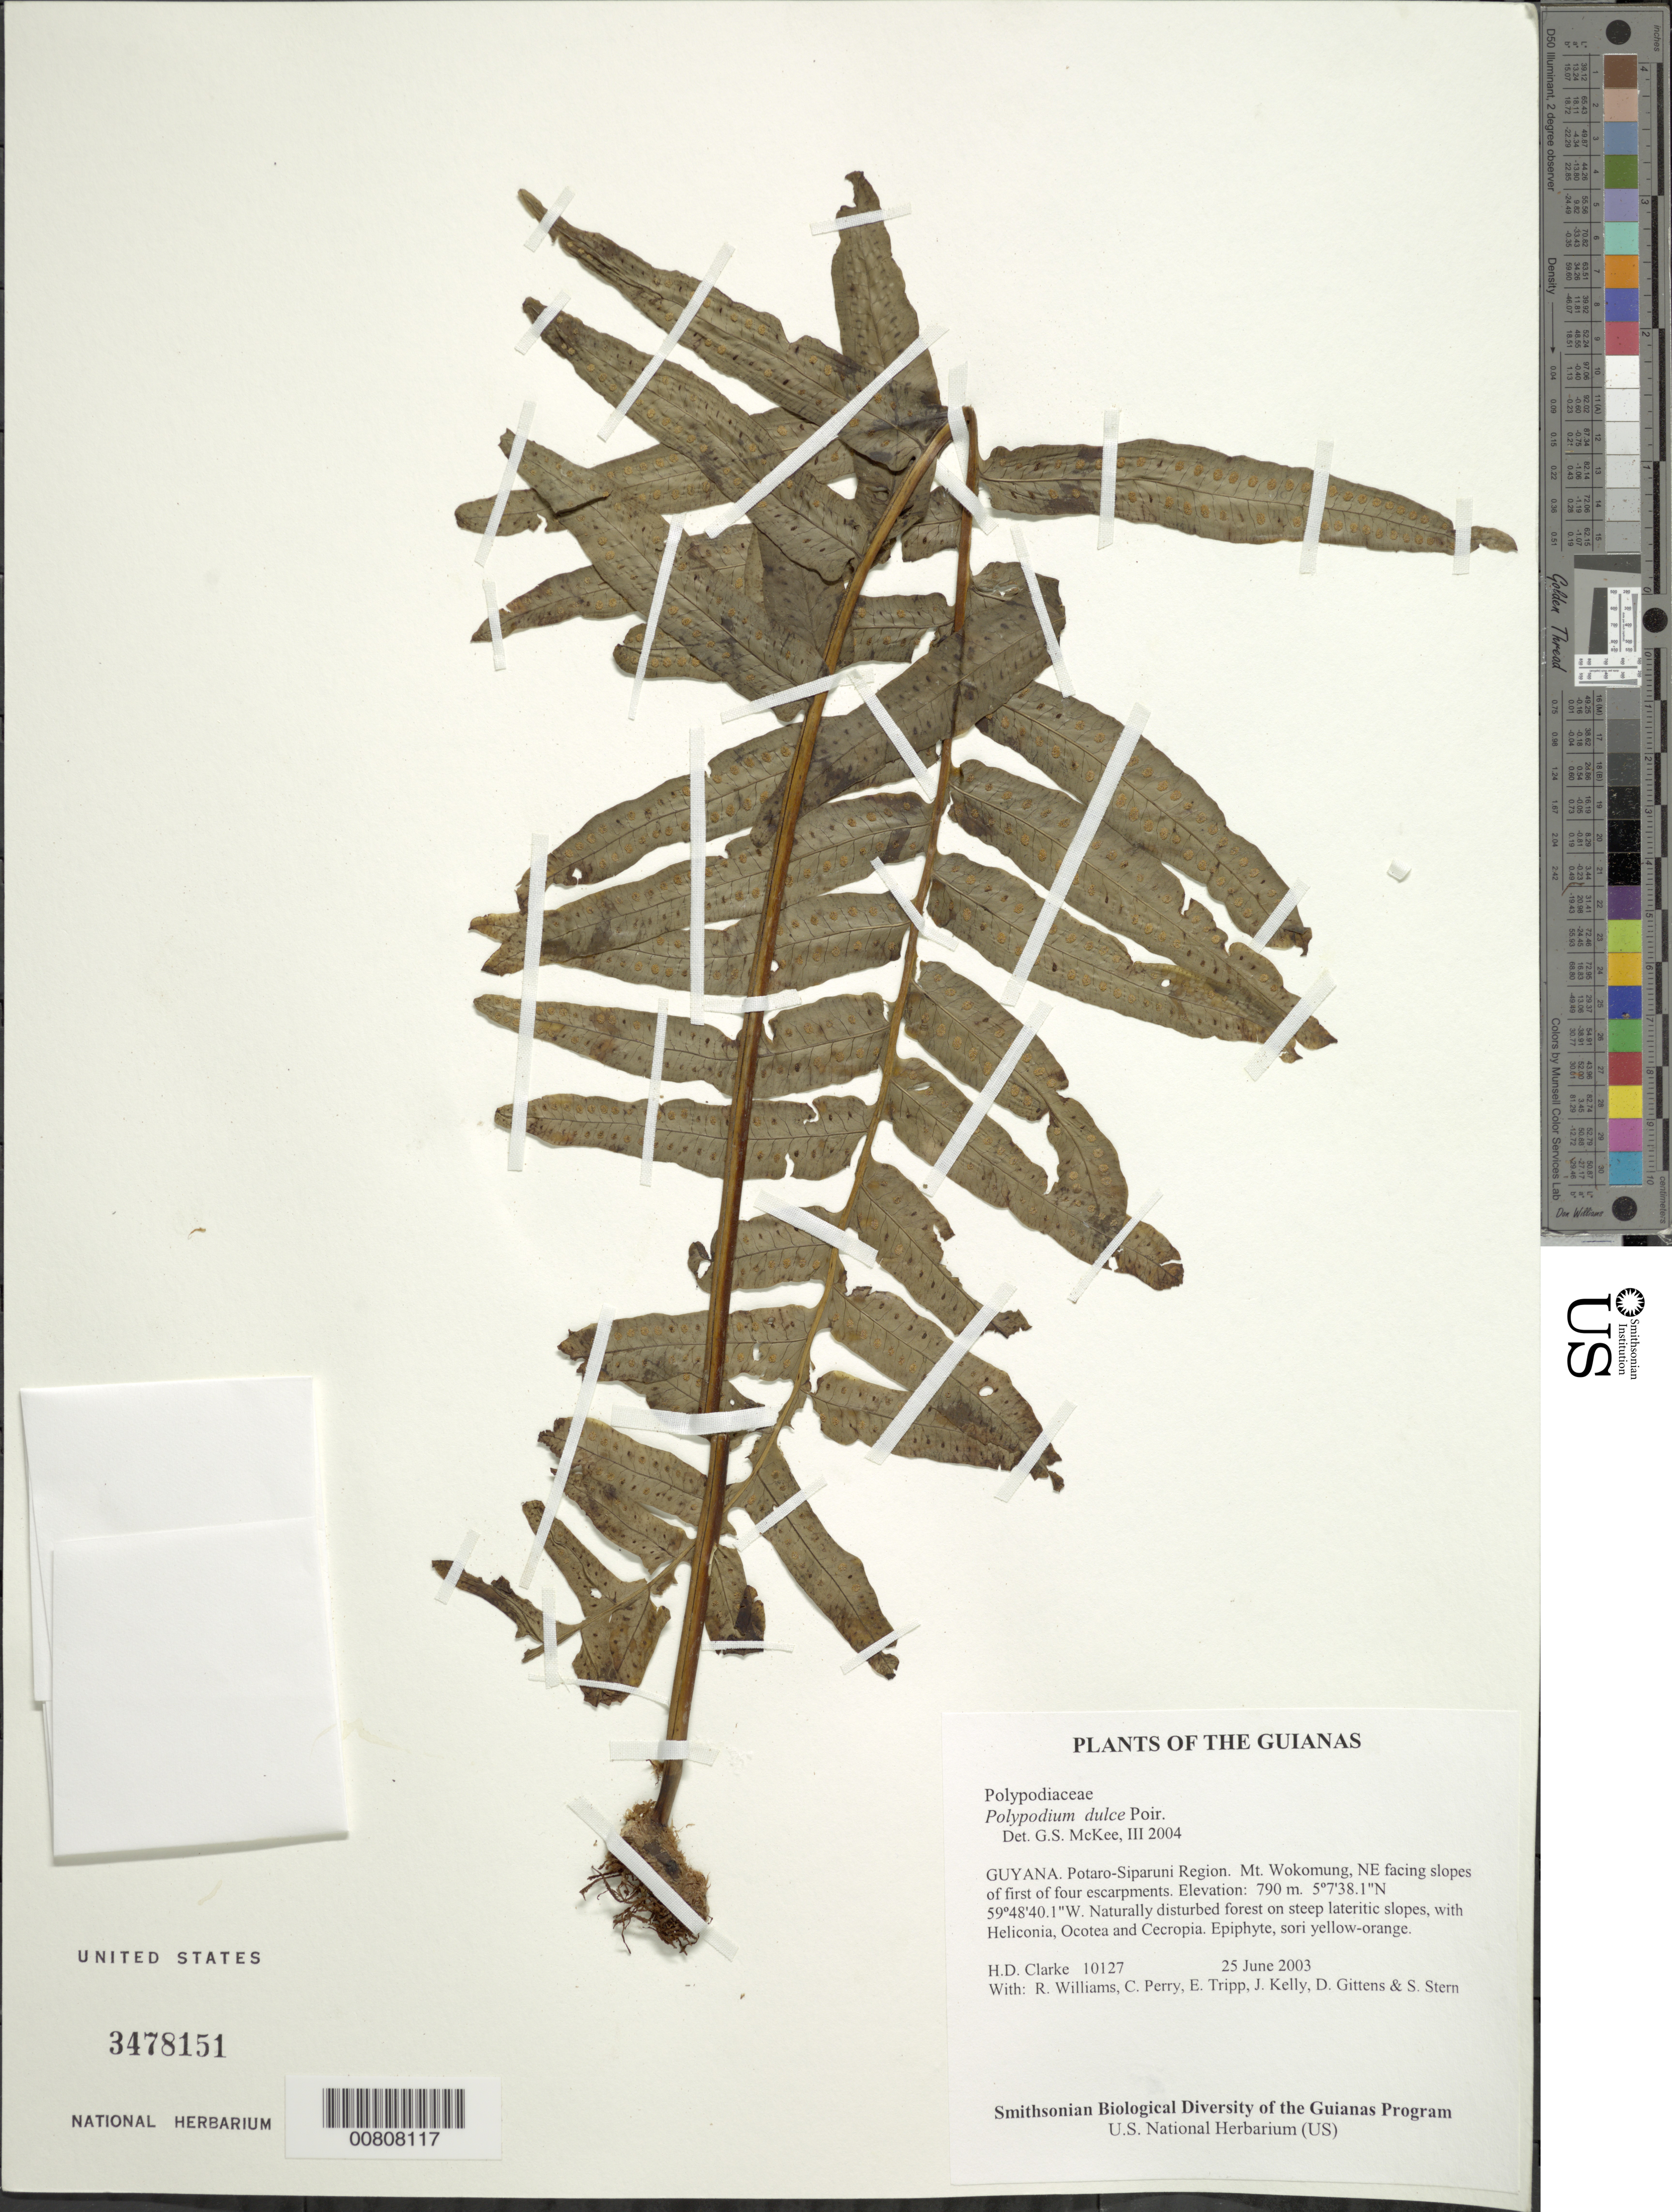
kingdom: Plantae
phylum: Tracheophyta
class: Polypodiopsida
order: Polypodiales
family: Polypodiaceae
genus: Polypodium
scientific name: Polypodium dulce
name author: Poir.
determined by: McKee, G. S., (US), NMNH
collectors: H. D. Clarke, R. Williams, C. Perry, E. Tripp, J. Kelly, D. Gittens & S. R. Stern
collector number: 10127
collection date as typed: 25 June 2003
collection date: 2003-06-25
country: Guyana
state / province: Potaro-Siparuni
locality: Mt. Wokomung, NE facing slopes of first of four escarpments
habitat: Naturally disturbed forest on steep lateritic slopes, with Heliconia, Ocotea and Cecropia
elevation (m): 790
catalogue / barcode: US 3478151